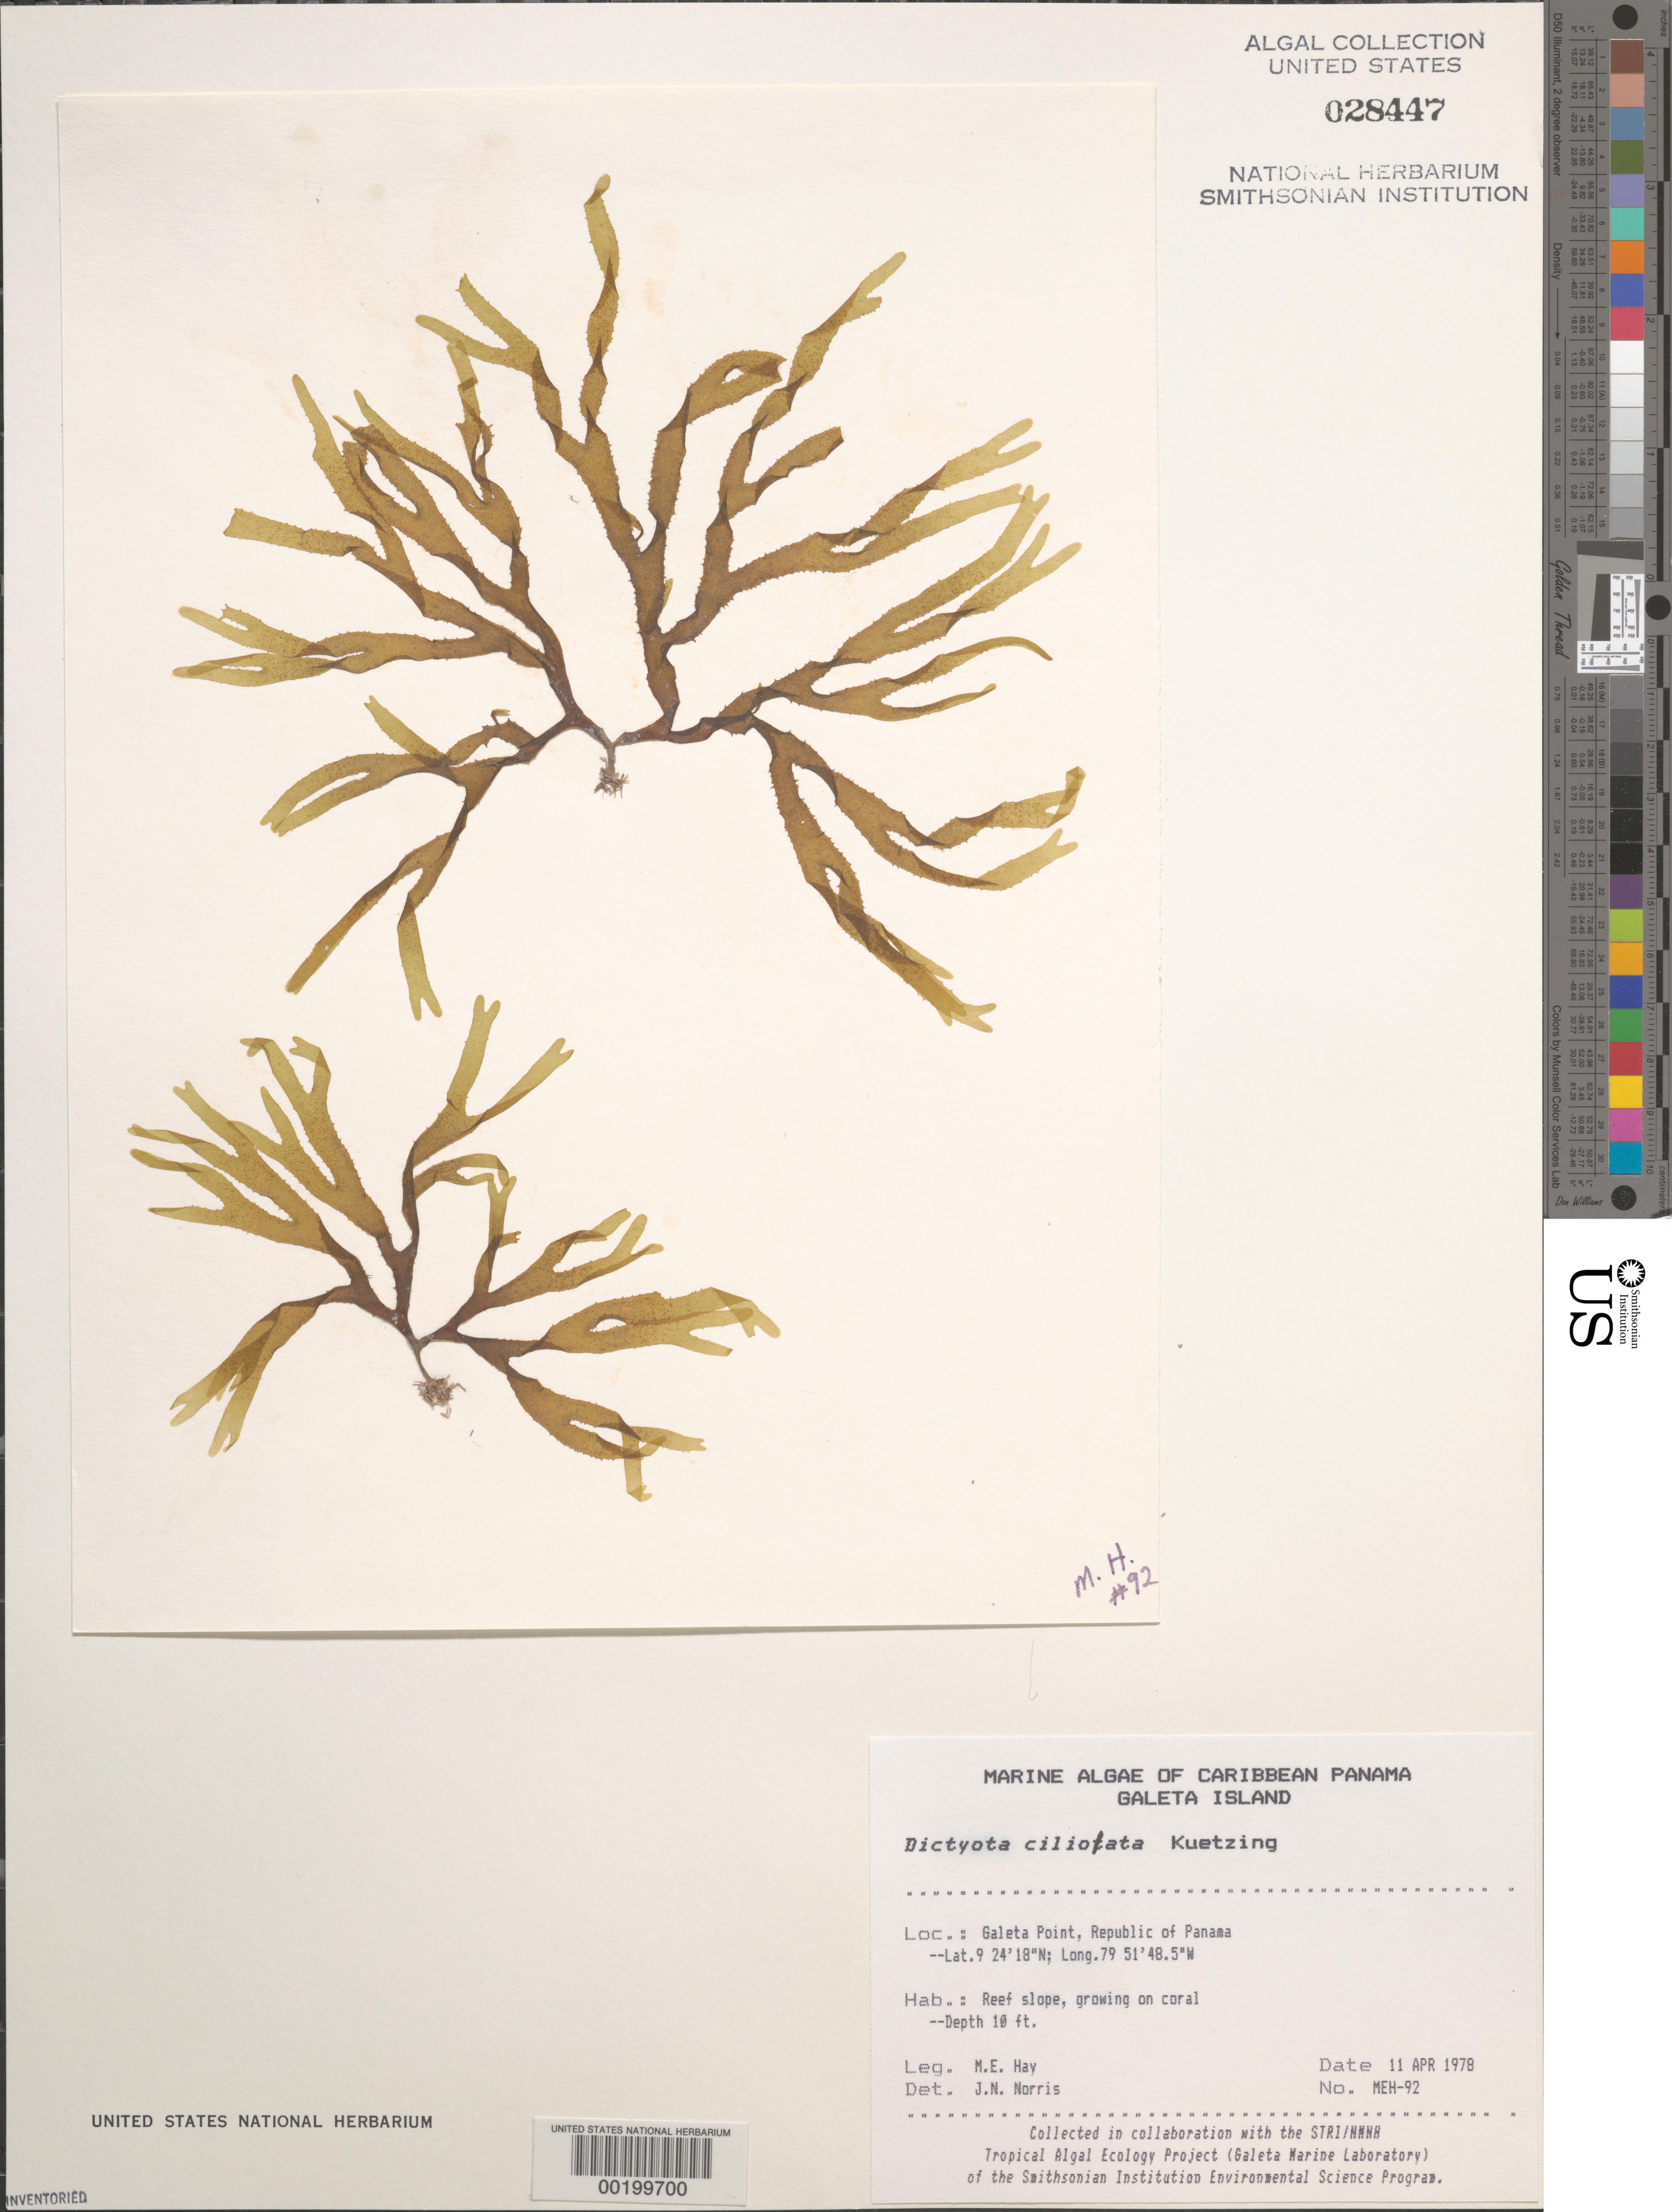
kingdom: Chromista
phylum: Ochrophyta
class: Phaeophyceae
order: Dictyotales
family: Dictyotaceae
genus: Dictyota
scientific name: Dictyota ciliolata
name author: Sond. ex Kütz.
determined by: Norris, James N.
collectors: M. E. Hay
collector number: MEH-92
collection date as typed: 11 Apr 1978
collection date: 1978-04-11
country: Panama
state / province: Colón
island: Galeta Island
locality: Galeta Point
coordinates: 9 24' 18" N, 79 51' 48.5" W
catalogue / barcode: US 28447